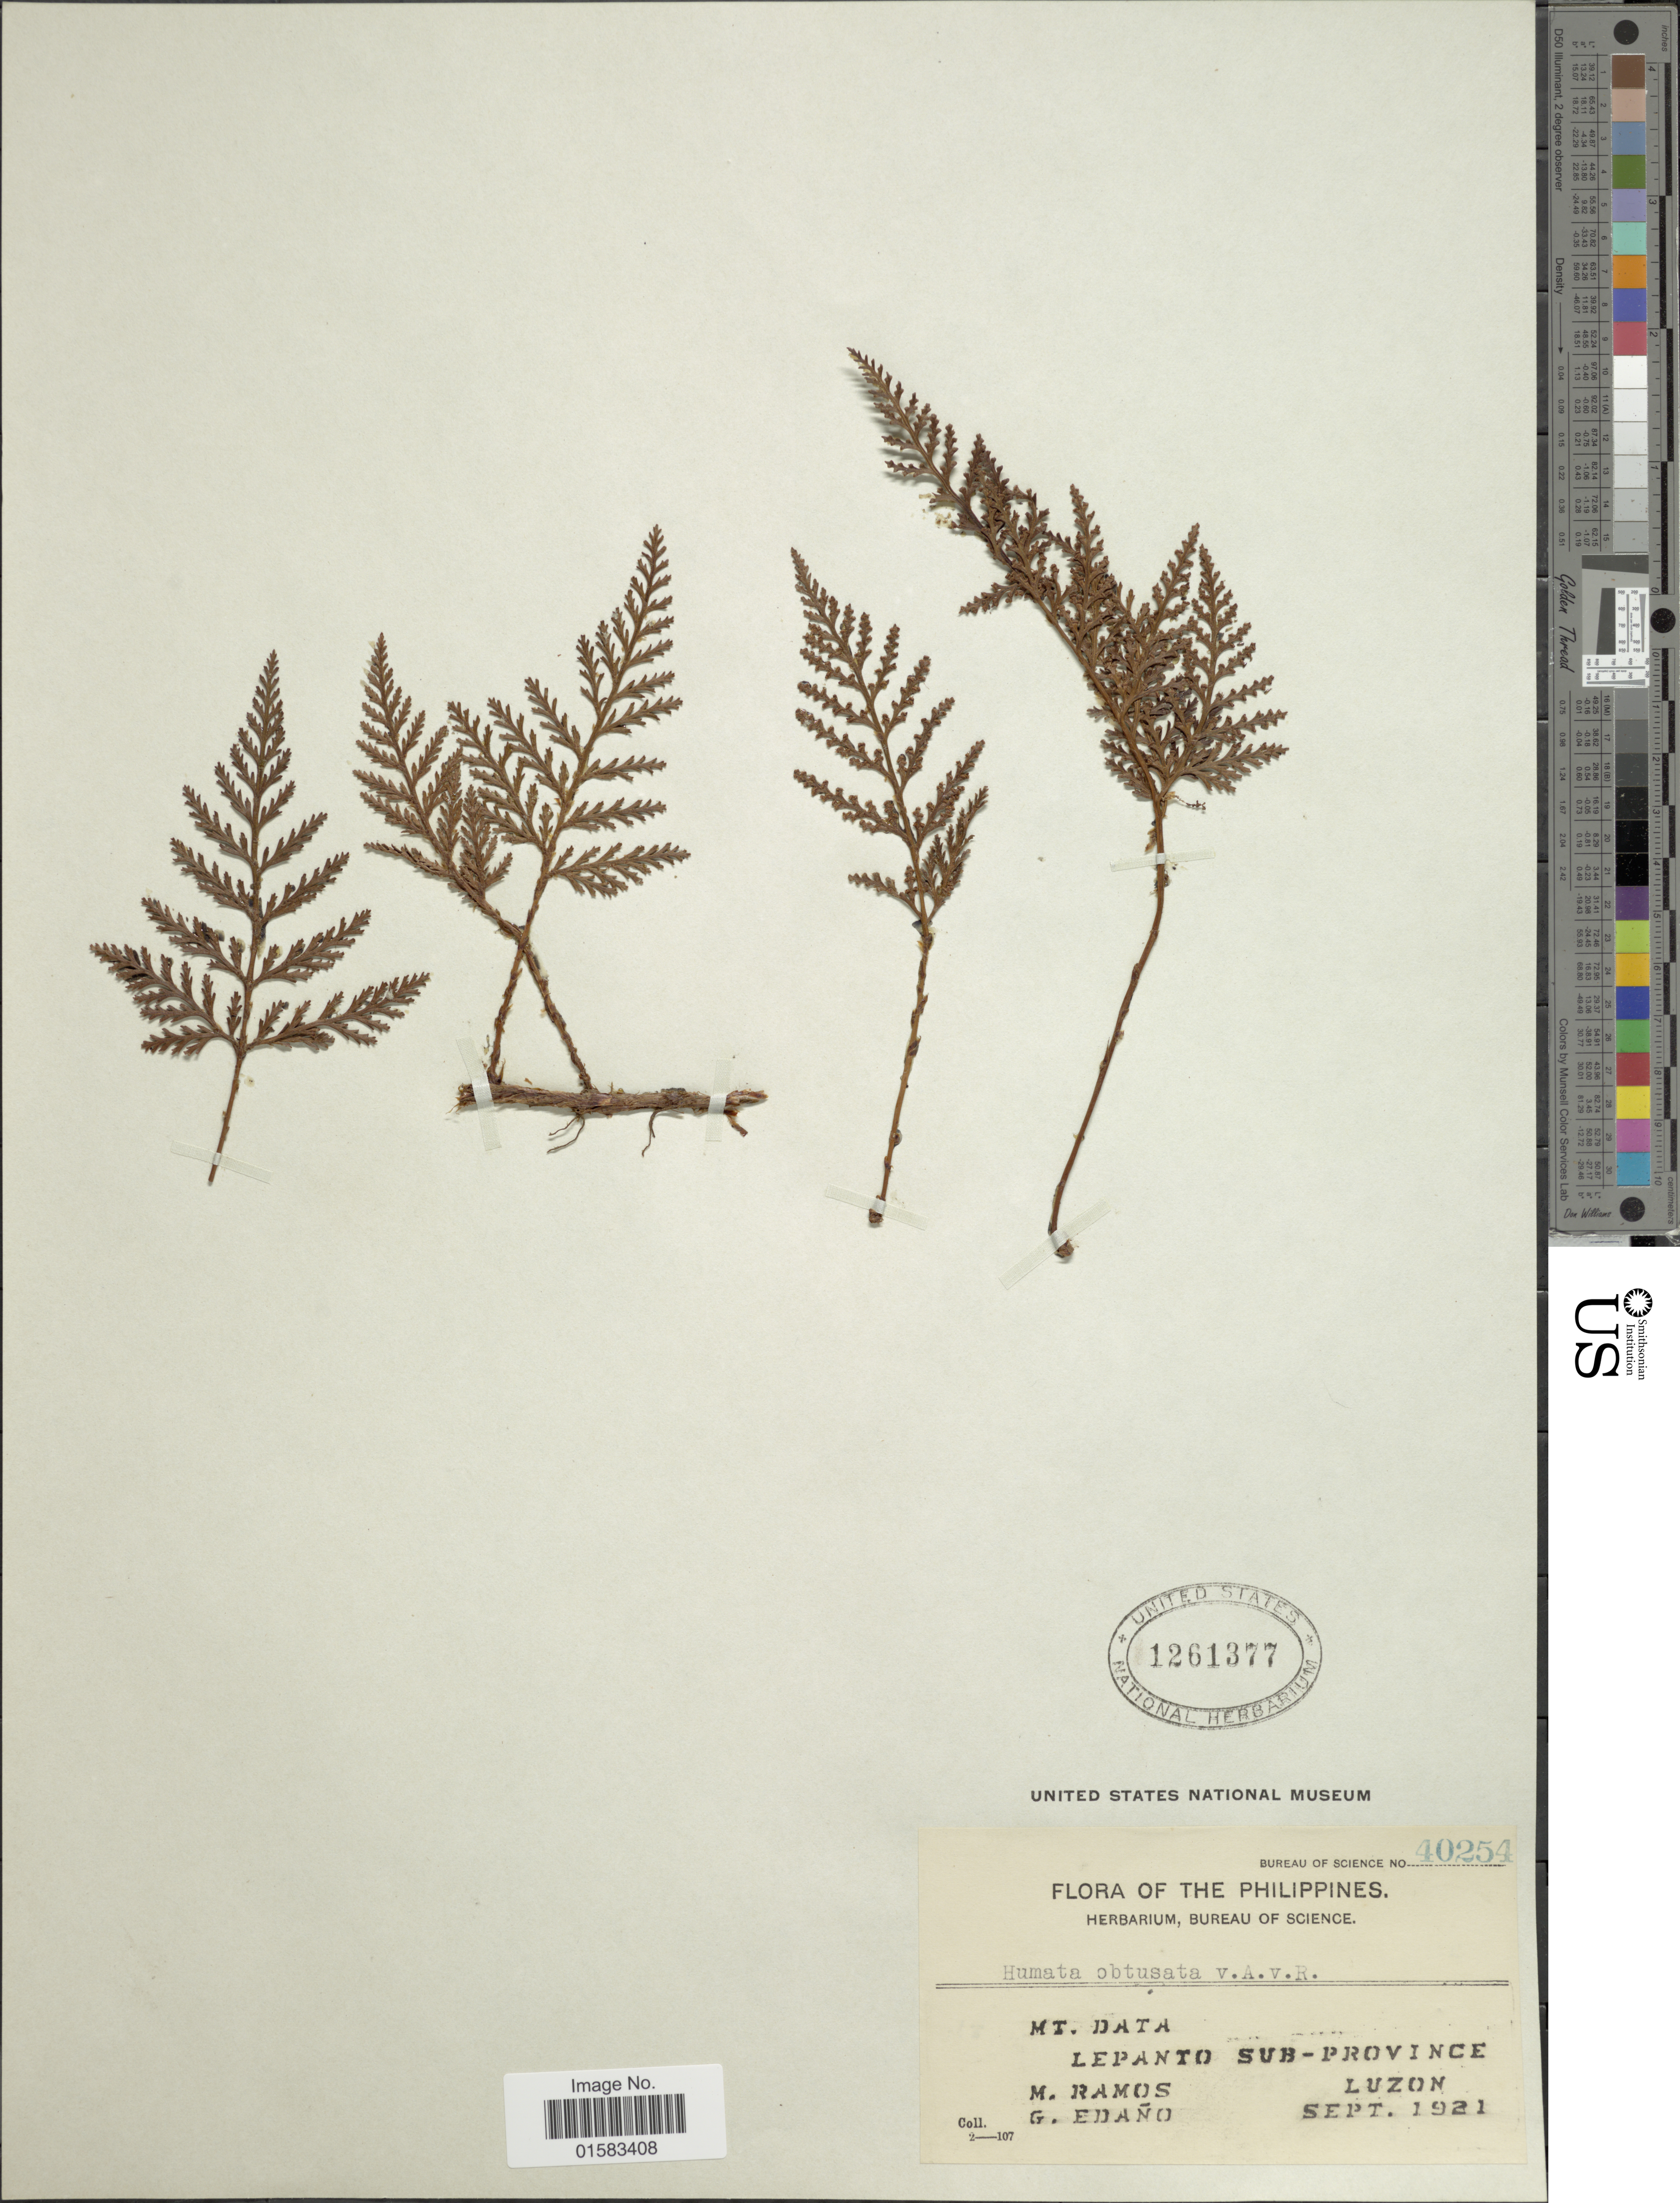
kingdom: Plantae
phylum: Tracheophyta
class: Polypodiopsida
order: Polypodiales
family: Davalliaceae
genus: Davallia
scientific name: Davallia repens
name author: (L. f.) Kuhn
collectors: M. Ramos & G. Edaño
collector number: Bureau of Science 40254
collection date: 1921-09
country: Philippines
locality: Mt. Data, Lepanto Sub-province, Luzon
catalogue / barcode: US 1261377